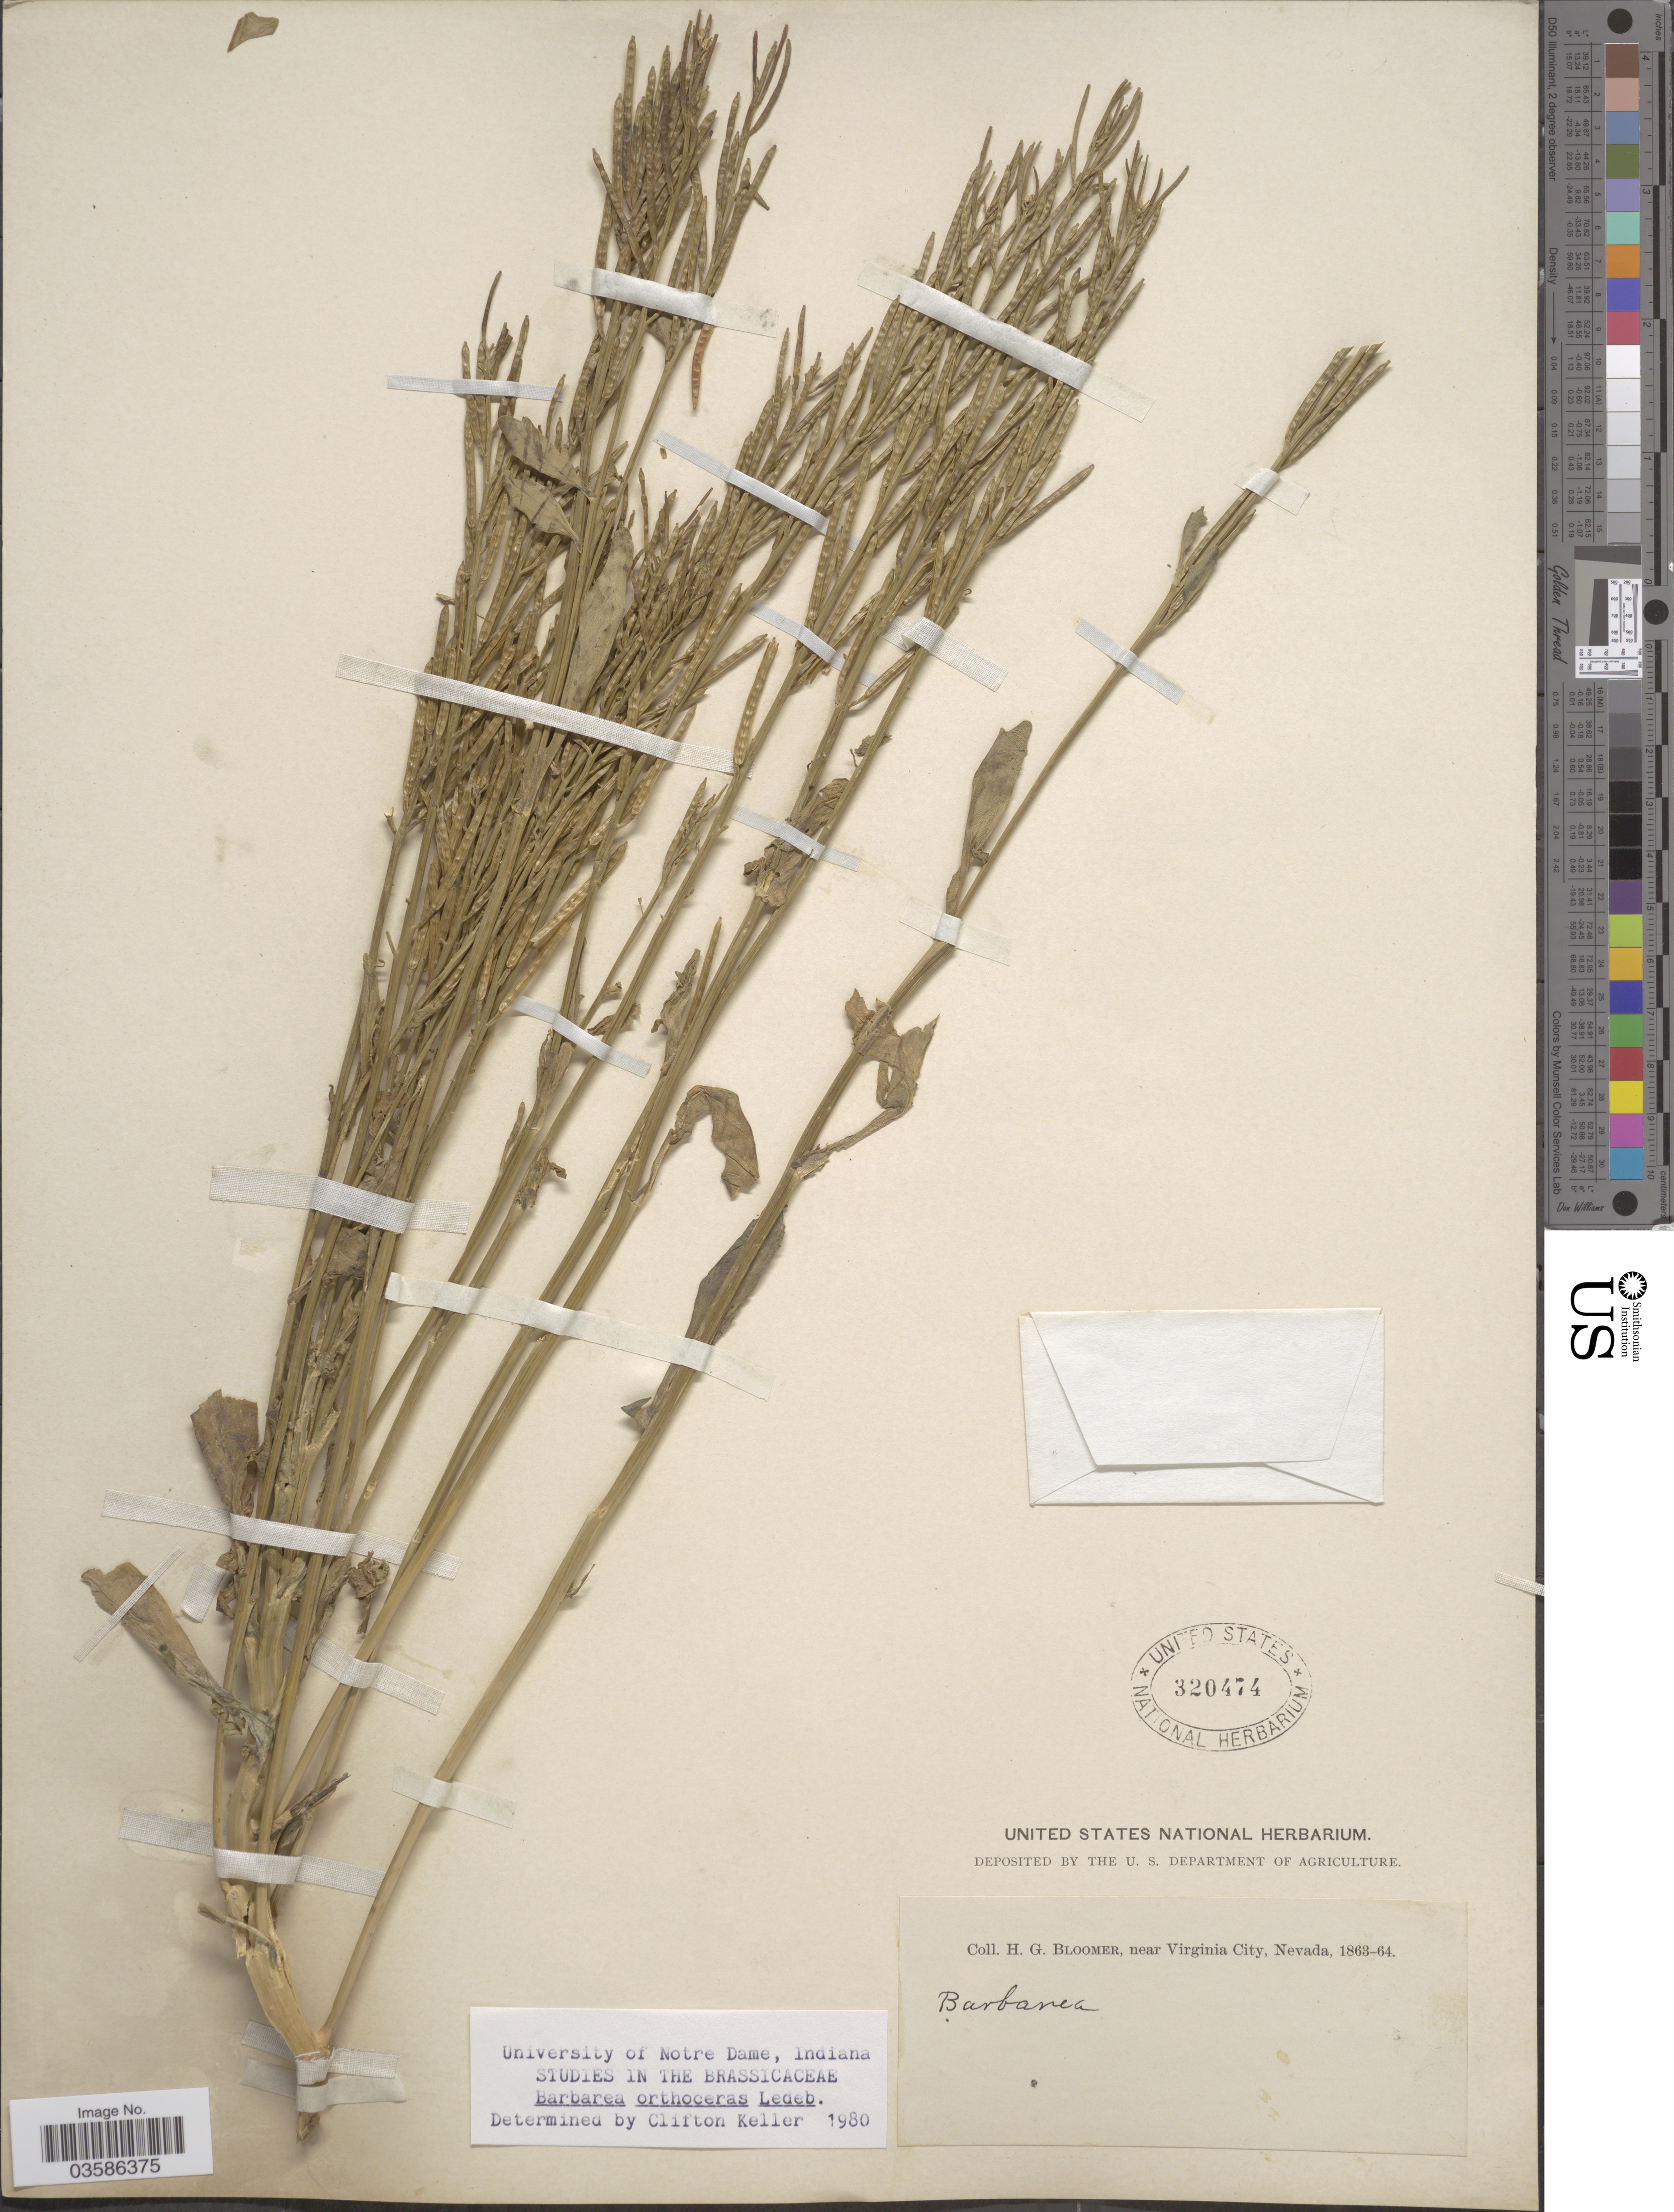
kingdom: Plantae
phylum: Tracheophyta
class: Magnoliopsida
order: Brassicales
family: Brassicaceae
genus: Barbarea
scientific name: Barbarea orthoceras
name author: Ledeb.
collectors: H. Bloomer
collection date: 1863/1864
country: United States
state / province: Nevada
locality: Near Virginia City.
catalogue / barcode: US 320474